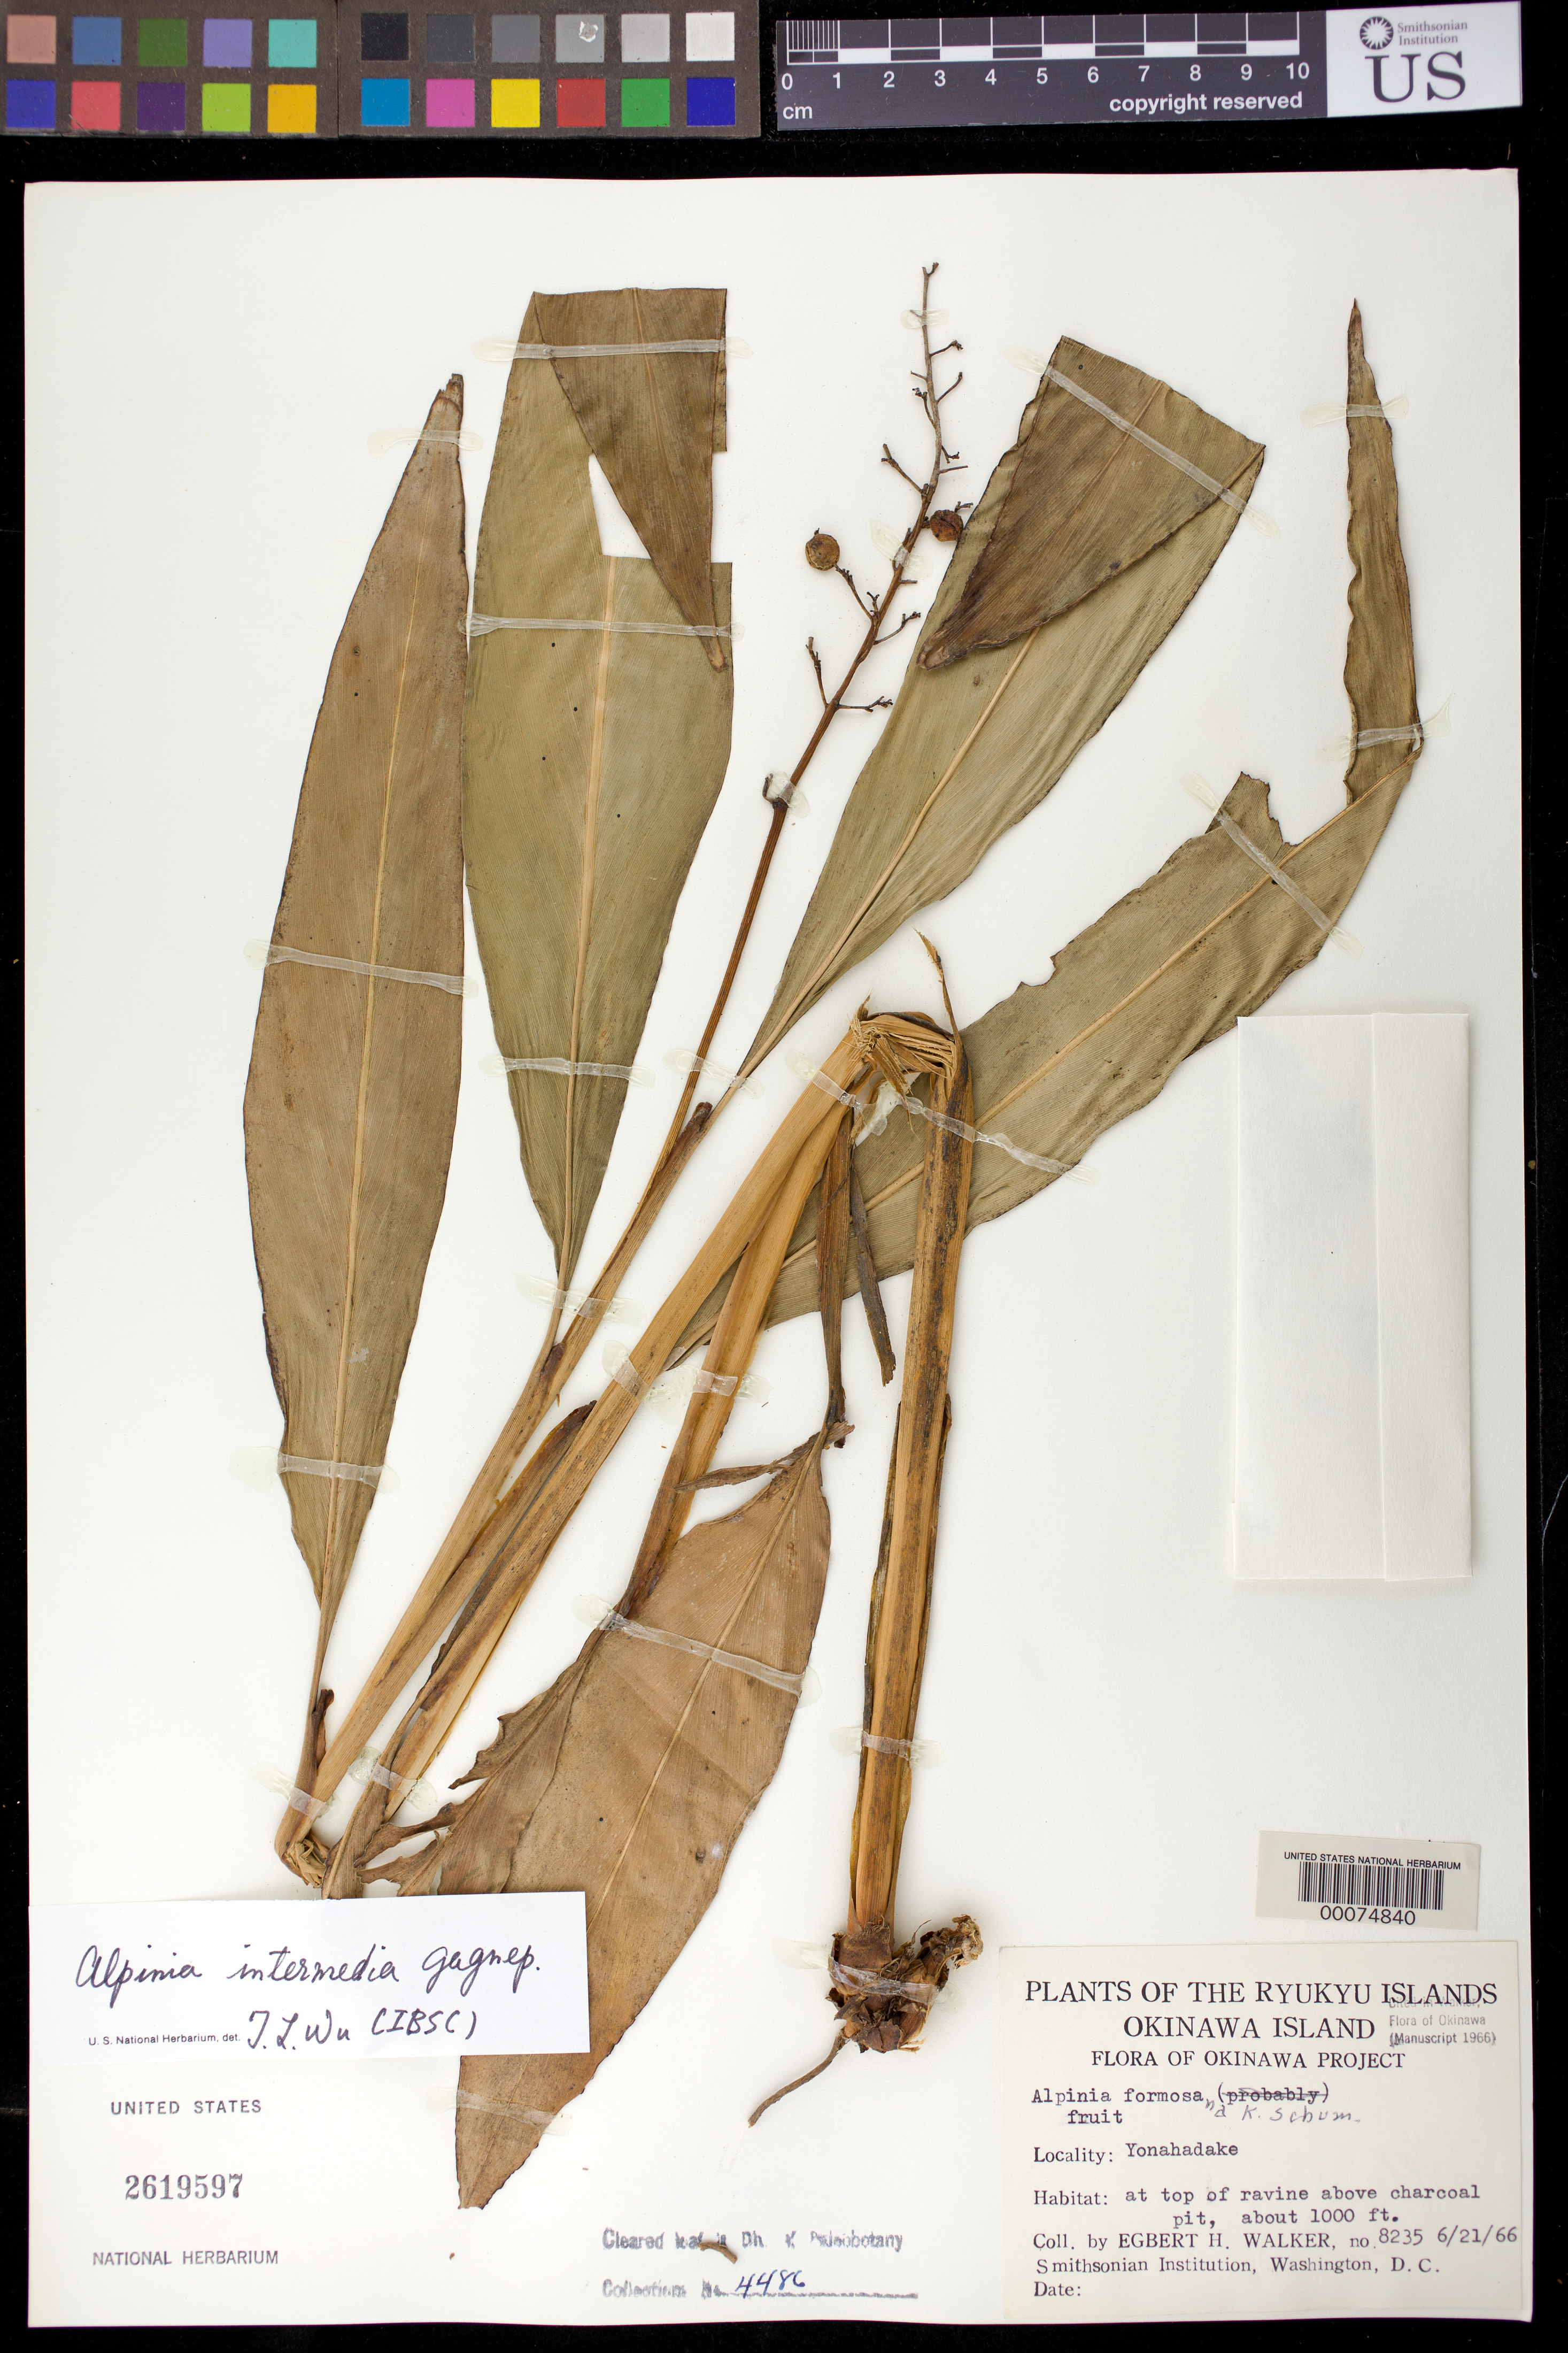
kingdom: Plantae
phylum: Tracheophyta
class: Liliopsida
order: Zingiberales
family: Zingiberaceae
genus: Alpinia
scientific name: Alpinia intermedia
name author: Gagnep.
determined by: Wu, Te-Ling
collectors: E. H. Walker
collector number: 8235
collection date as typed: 21 Jun 1966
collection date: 1966-06-21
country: Japan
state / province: Okinawa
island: Okinawa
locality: Okinawa island; yonahadake, at top of ravine above charcoal pit [Okinawa Is.]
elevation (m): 305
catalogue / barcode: US 2619597